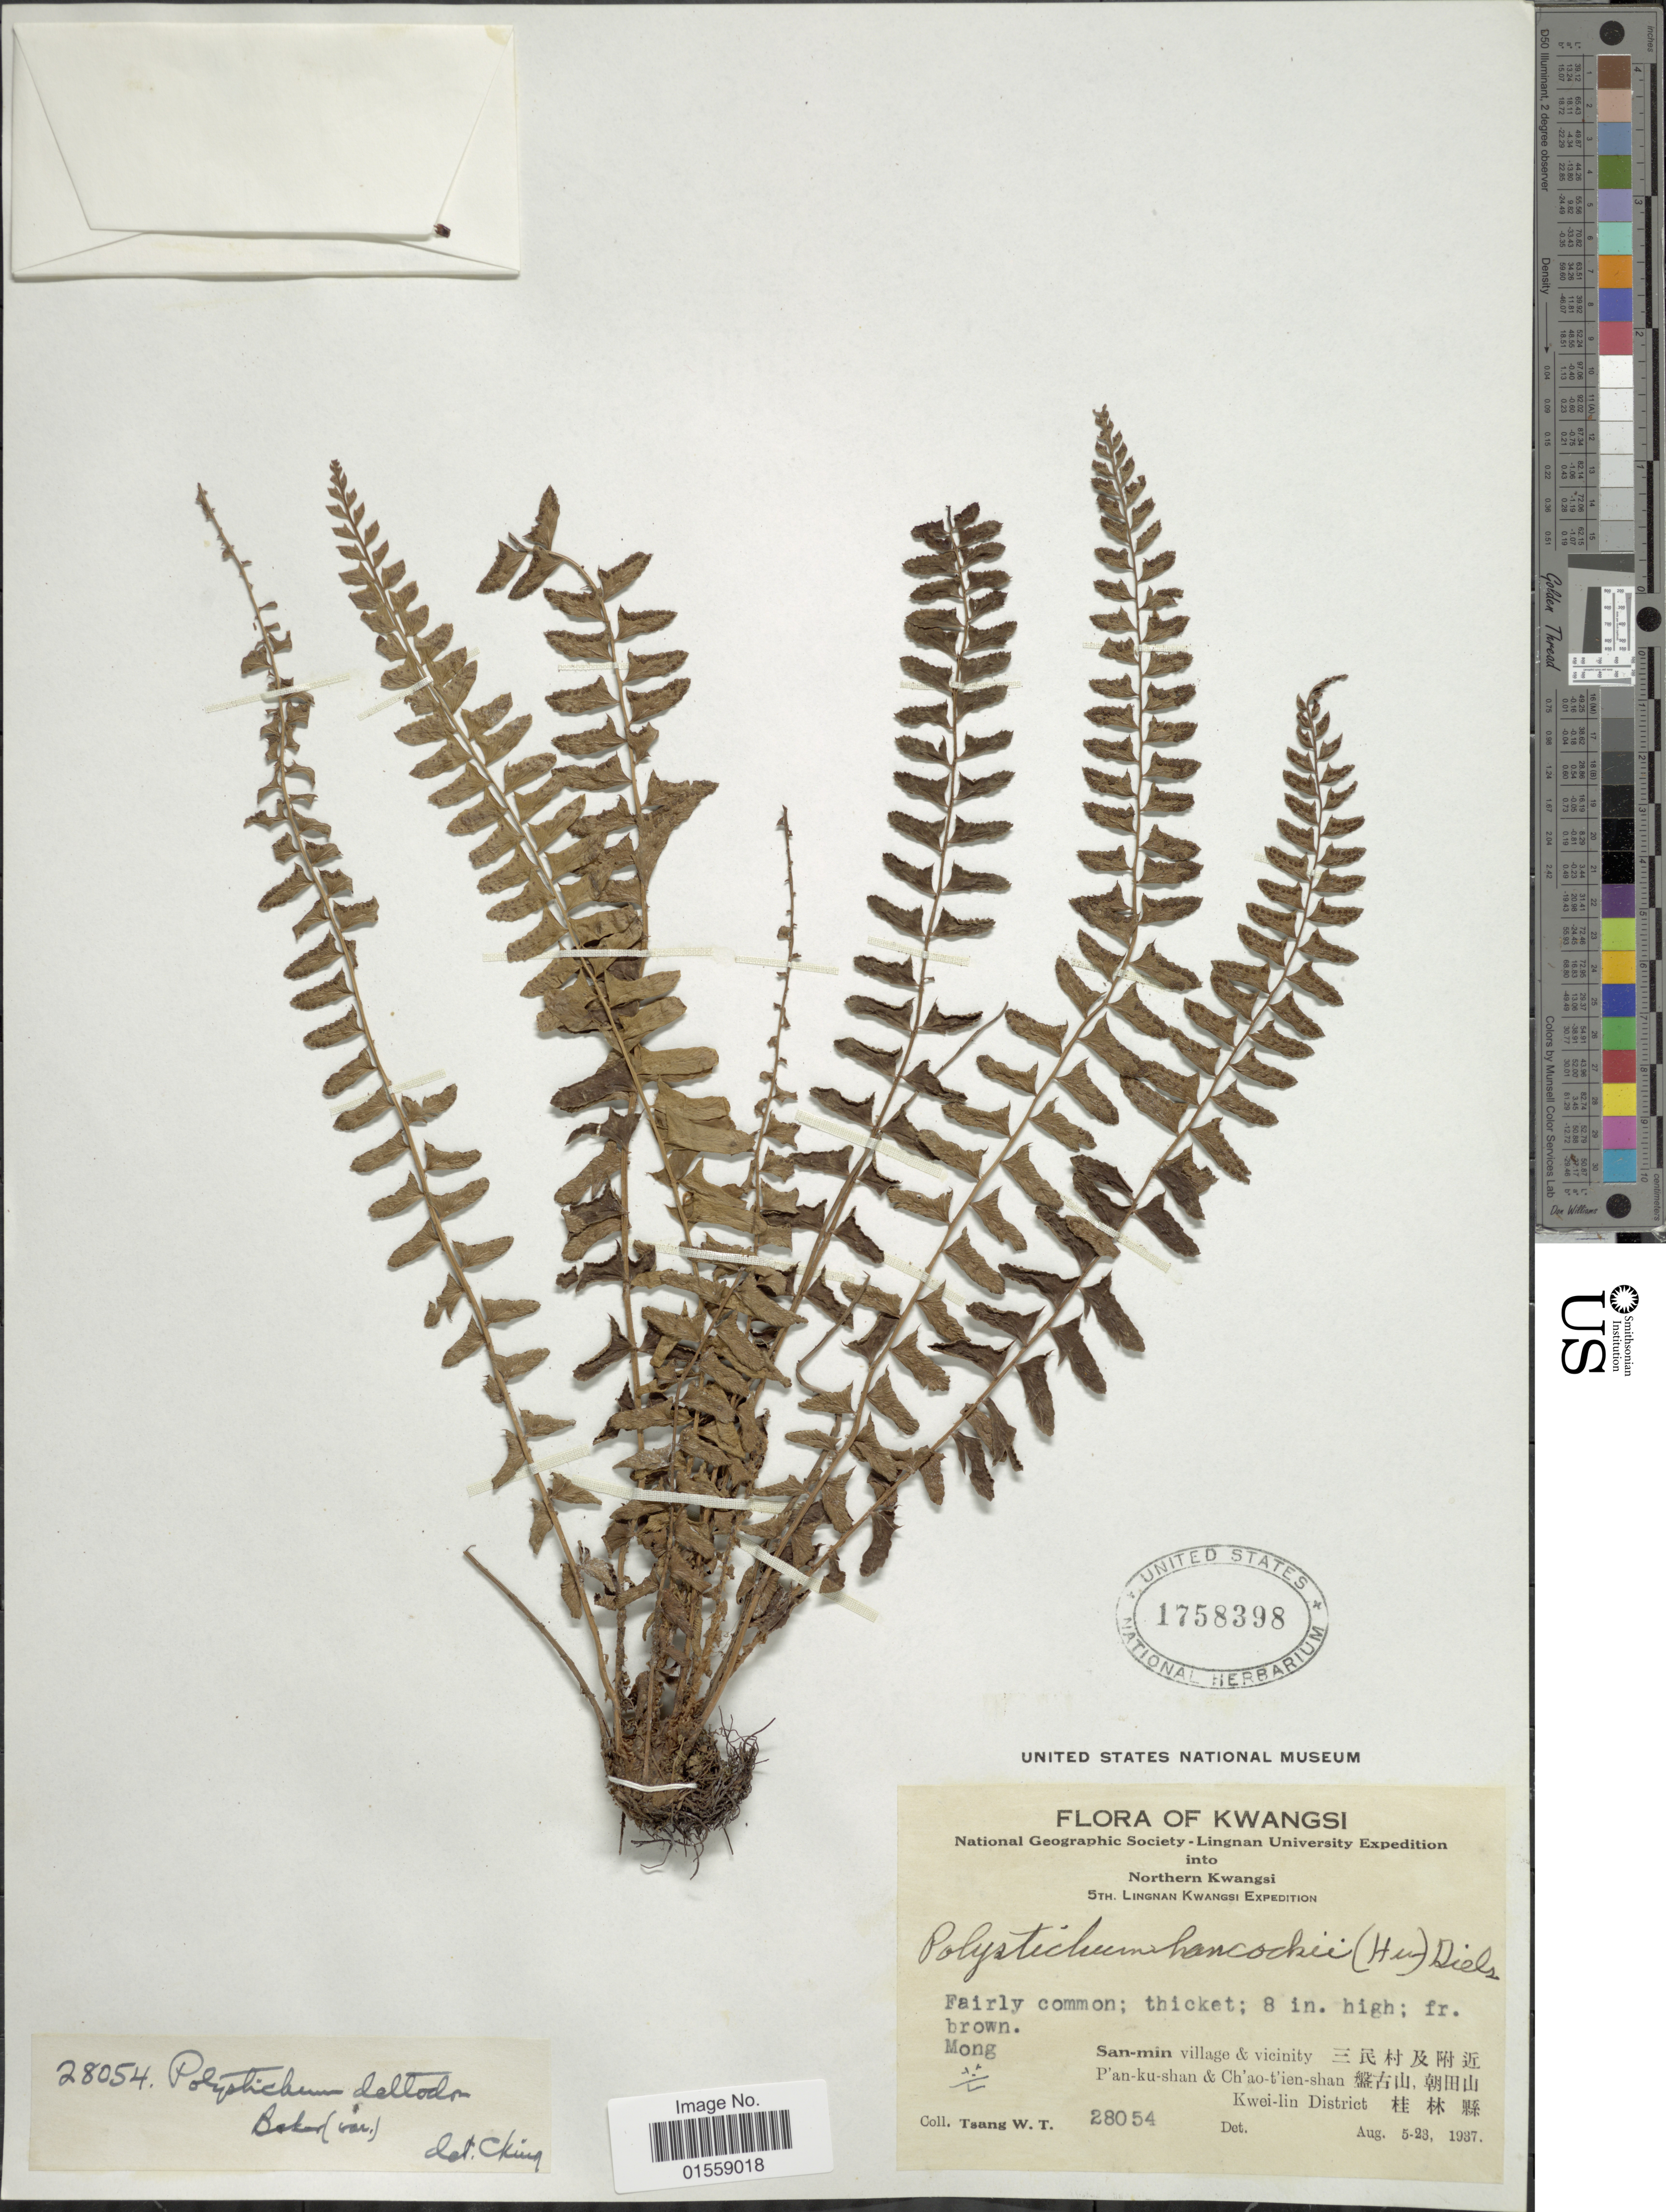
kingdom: Plantae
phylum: Tracheophyta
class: Polypodiopsida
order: Polypodiales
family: Dryopteridaceae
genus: Polystichum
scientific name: Polystichum deltodon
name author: (Baker) Diels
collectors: W. T. Tsang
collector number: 28054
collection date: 1937-08-05/1937-08-23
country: China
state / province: Guangxi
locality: Northern Kwangsi, Mong, San-min village & vicinity, P'an-ku-shan & Ch'ao-t'ien-shan, kwei-lin Distrcit.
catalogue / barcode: US 1758398